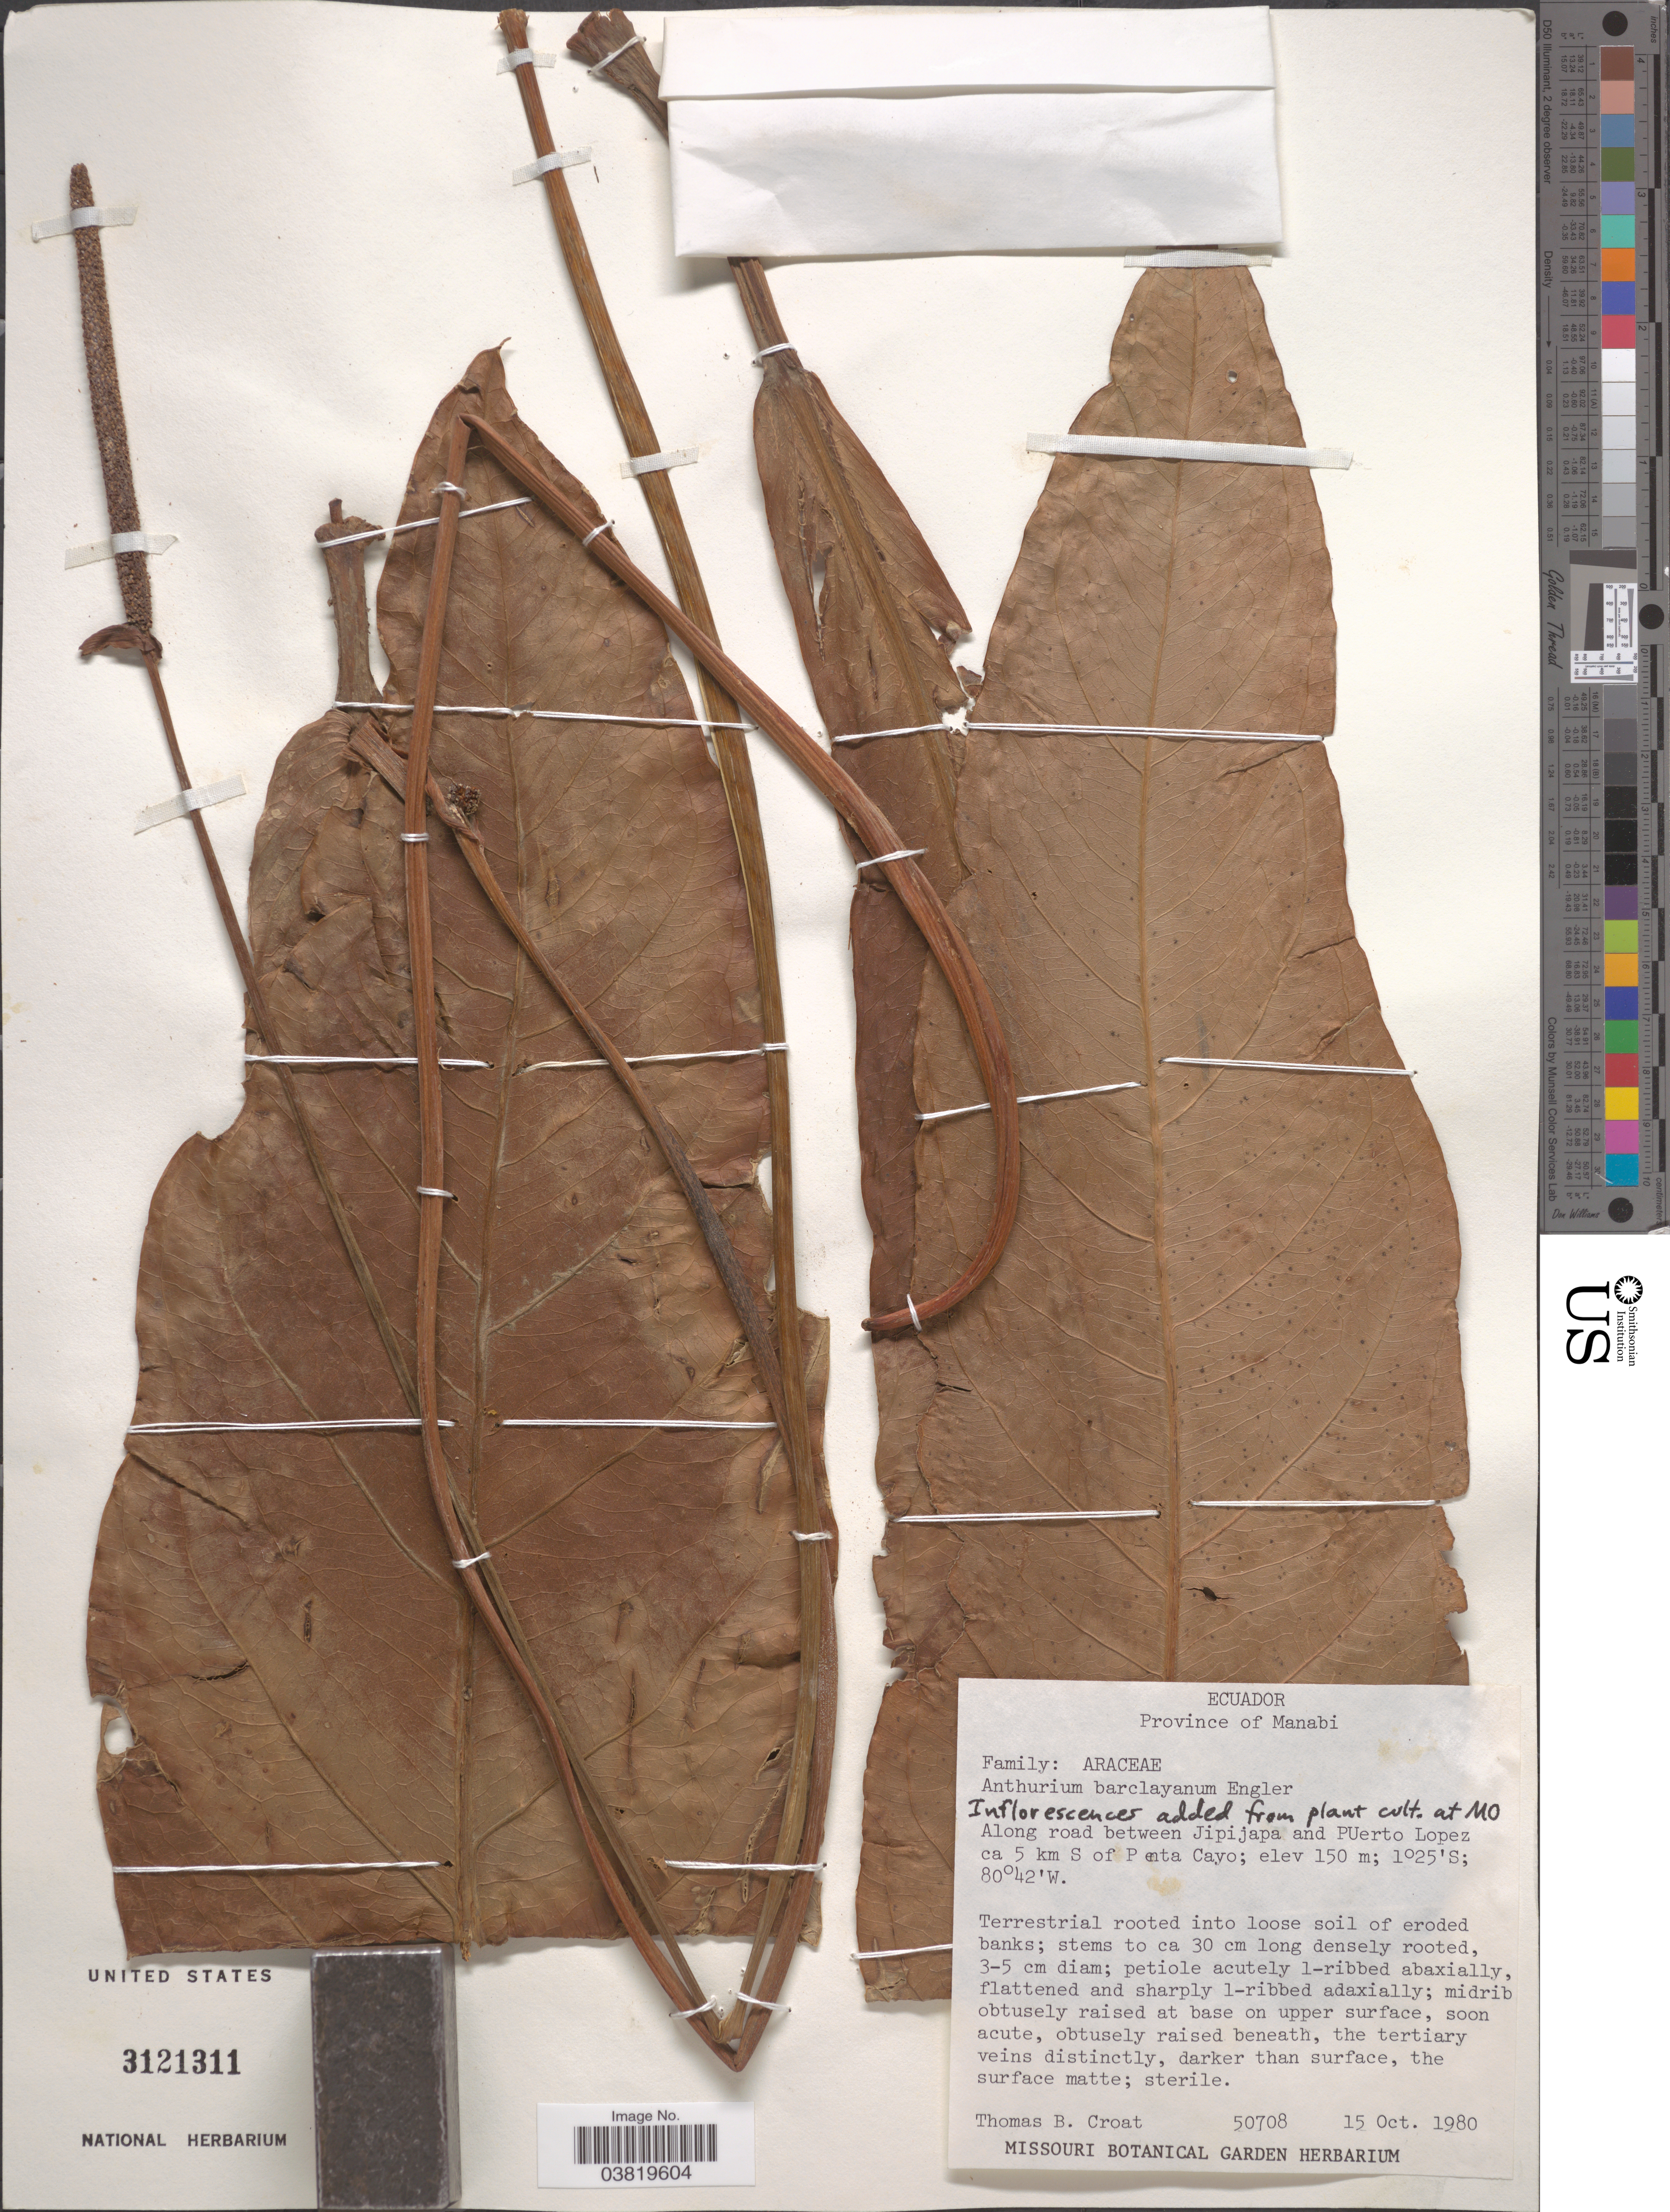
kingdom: Plantae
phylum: Tracheophyta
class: Liliopsida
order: Alismatales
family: Araceae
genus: Anthurium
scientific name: Anthurium barclayanum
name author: Engl.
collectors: T. B. Croat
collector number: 50708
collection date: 1980-10-15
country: Ecuador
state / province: Manabí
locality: Along road between Jipijapa and Puerto Lopez ca 5 km S of Penta Cayo.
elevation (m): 150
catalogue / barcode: US 3121311